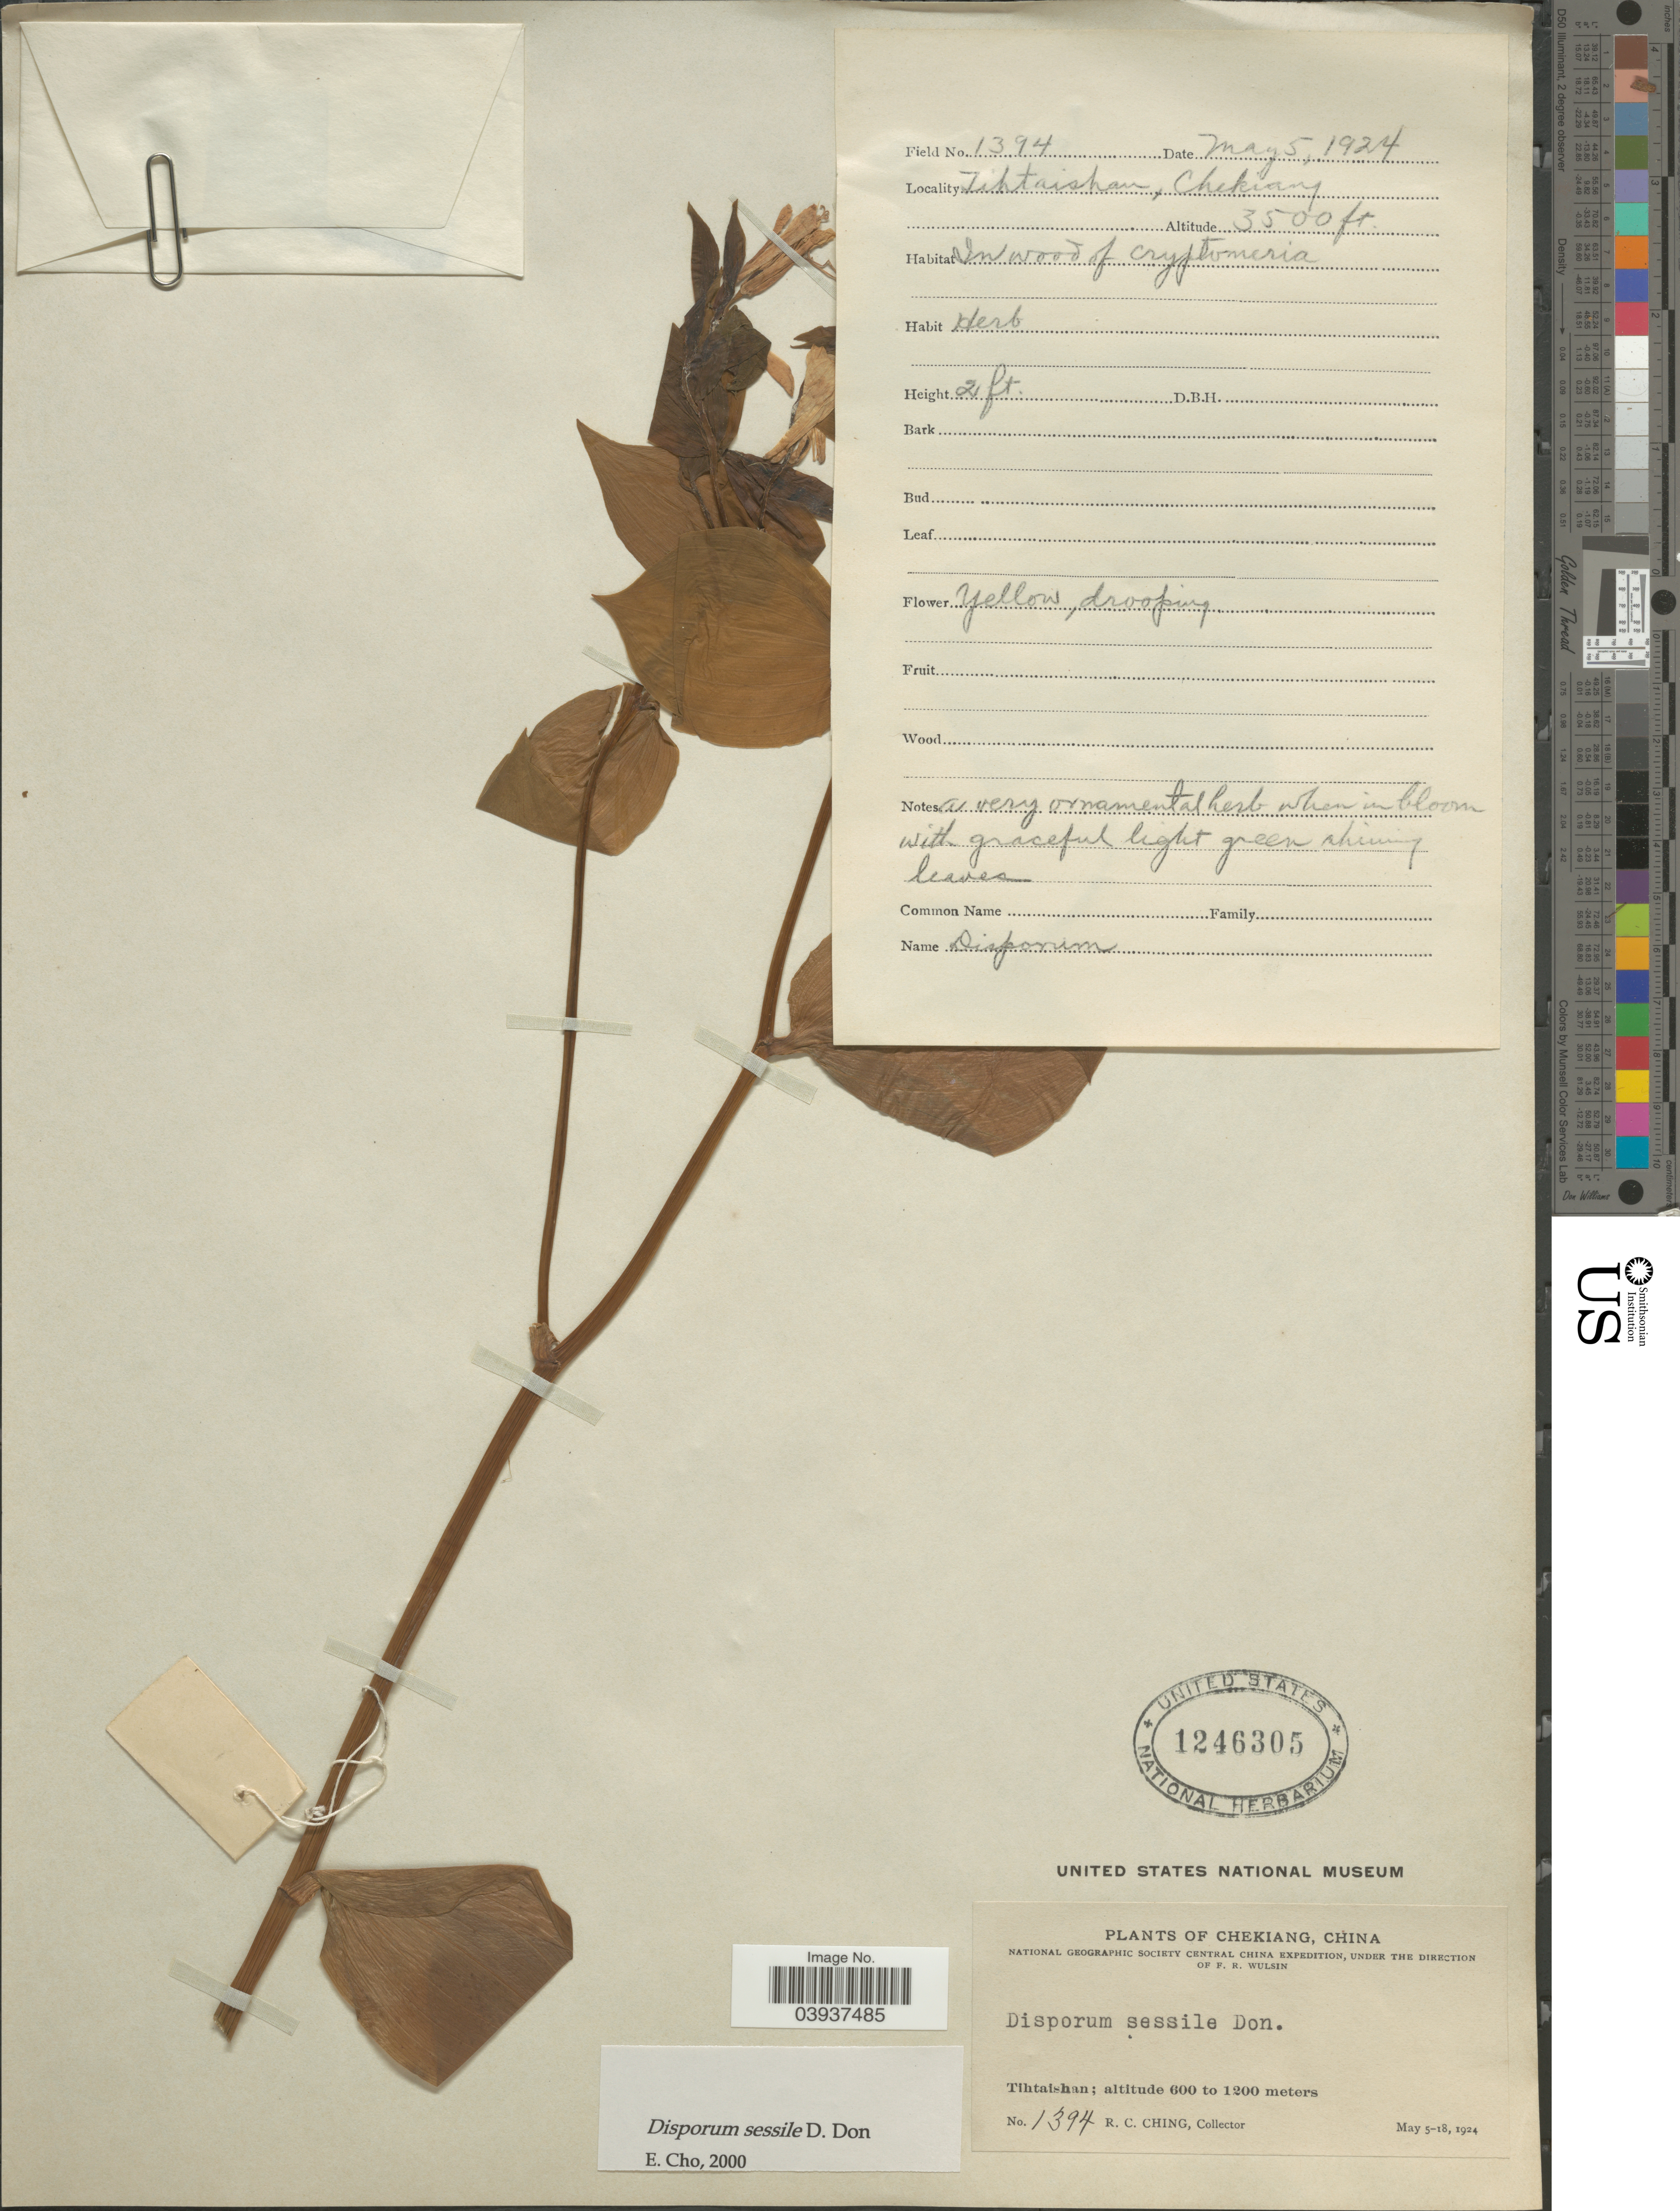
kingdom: Plantae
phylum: Tracheophyta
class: Liliopsida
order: Liliales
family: Colchicaceae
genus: Disporum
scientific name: Disporum sessile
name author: D. Don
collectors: R. C. Ching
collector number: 1394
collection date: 1924-05-05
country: China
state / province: Zhejiang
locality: Chekiang. Tihtaishan.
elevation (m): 1067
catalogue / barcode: US 1246305